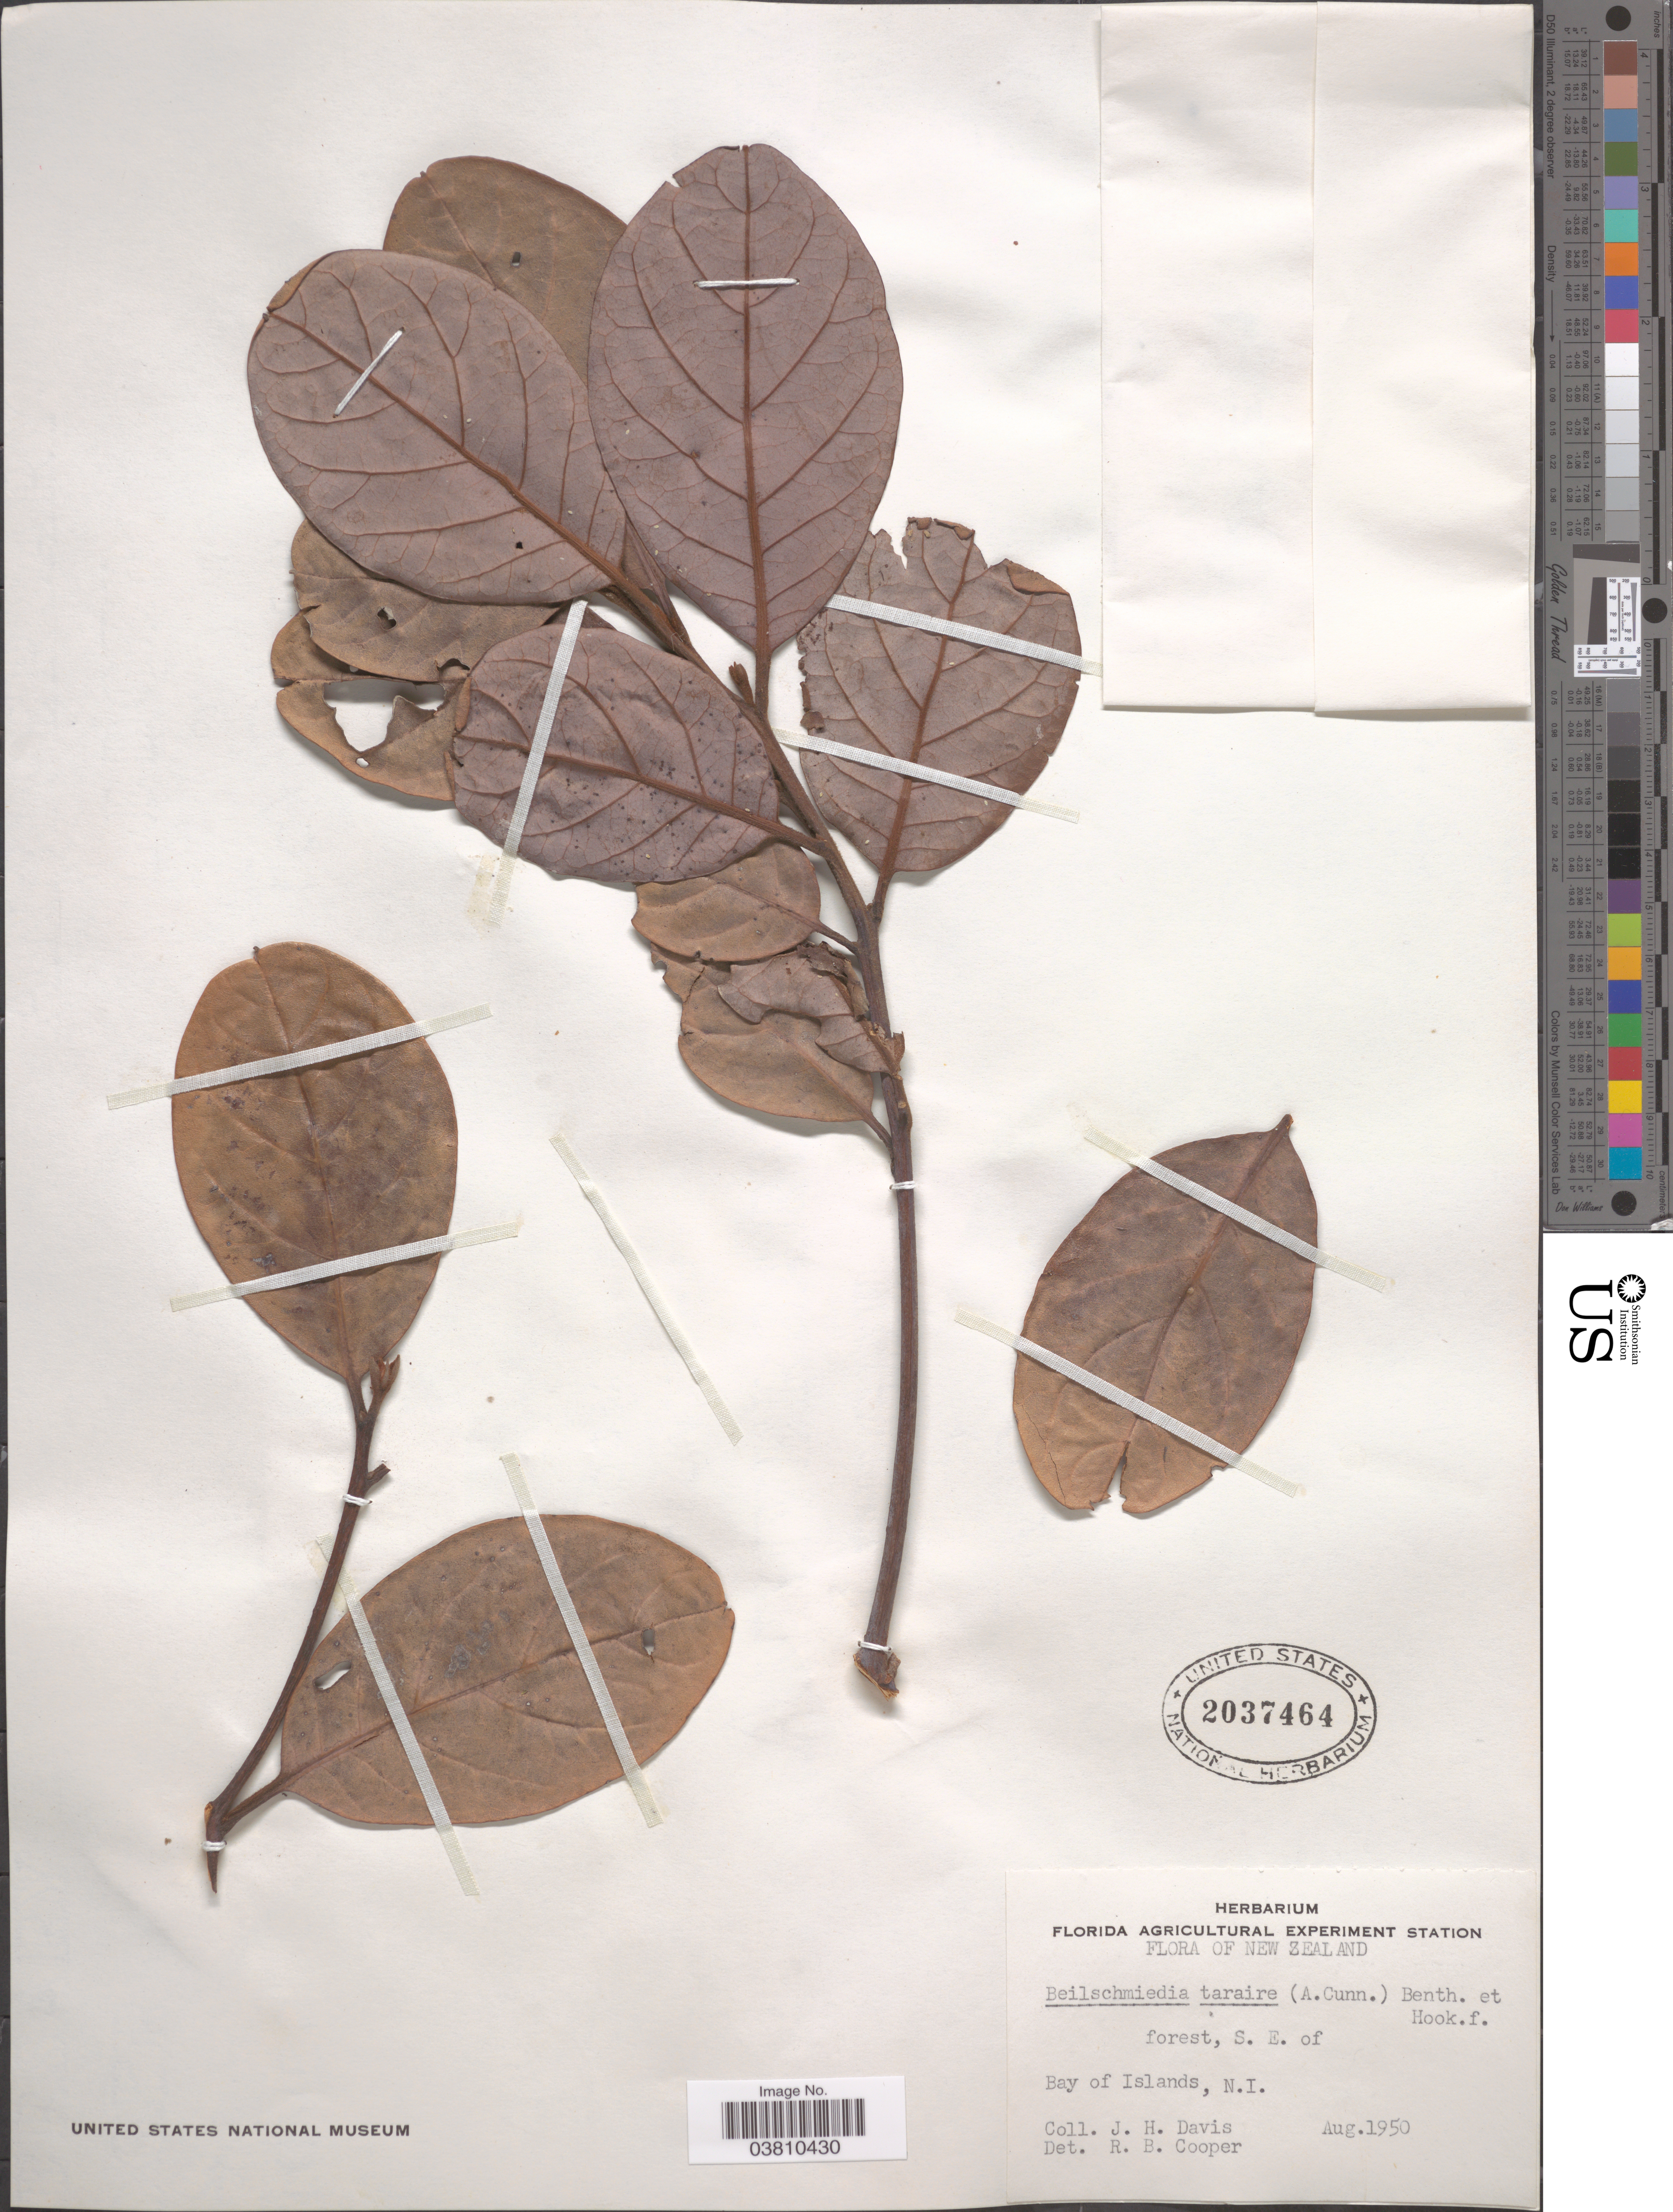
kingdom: Plantae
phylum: Tracheophyta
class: Magnoliopsida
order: Laurales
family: Lauraceae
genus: Beilschmiedia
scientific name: Beilschmiedia tarairi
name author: (A. Cunn.) Kirk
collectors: J. Davis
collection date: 1950-08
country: New Zealand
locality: Forest, S. E. of Bay of Island, N.I.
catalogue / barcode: US 2037464